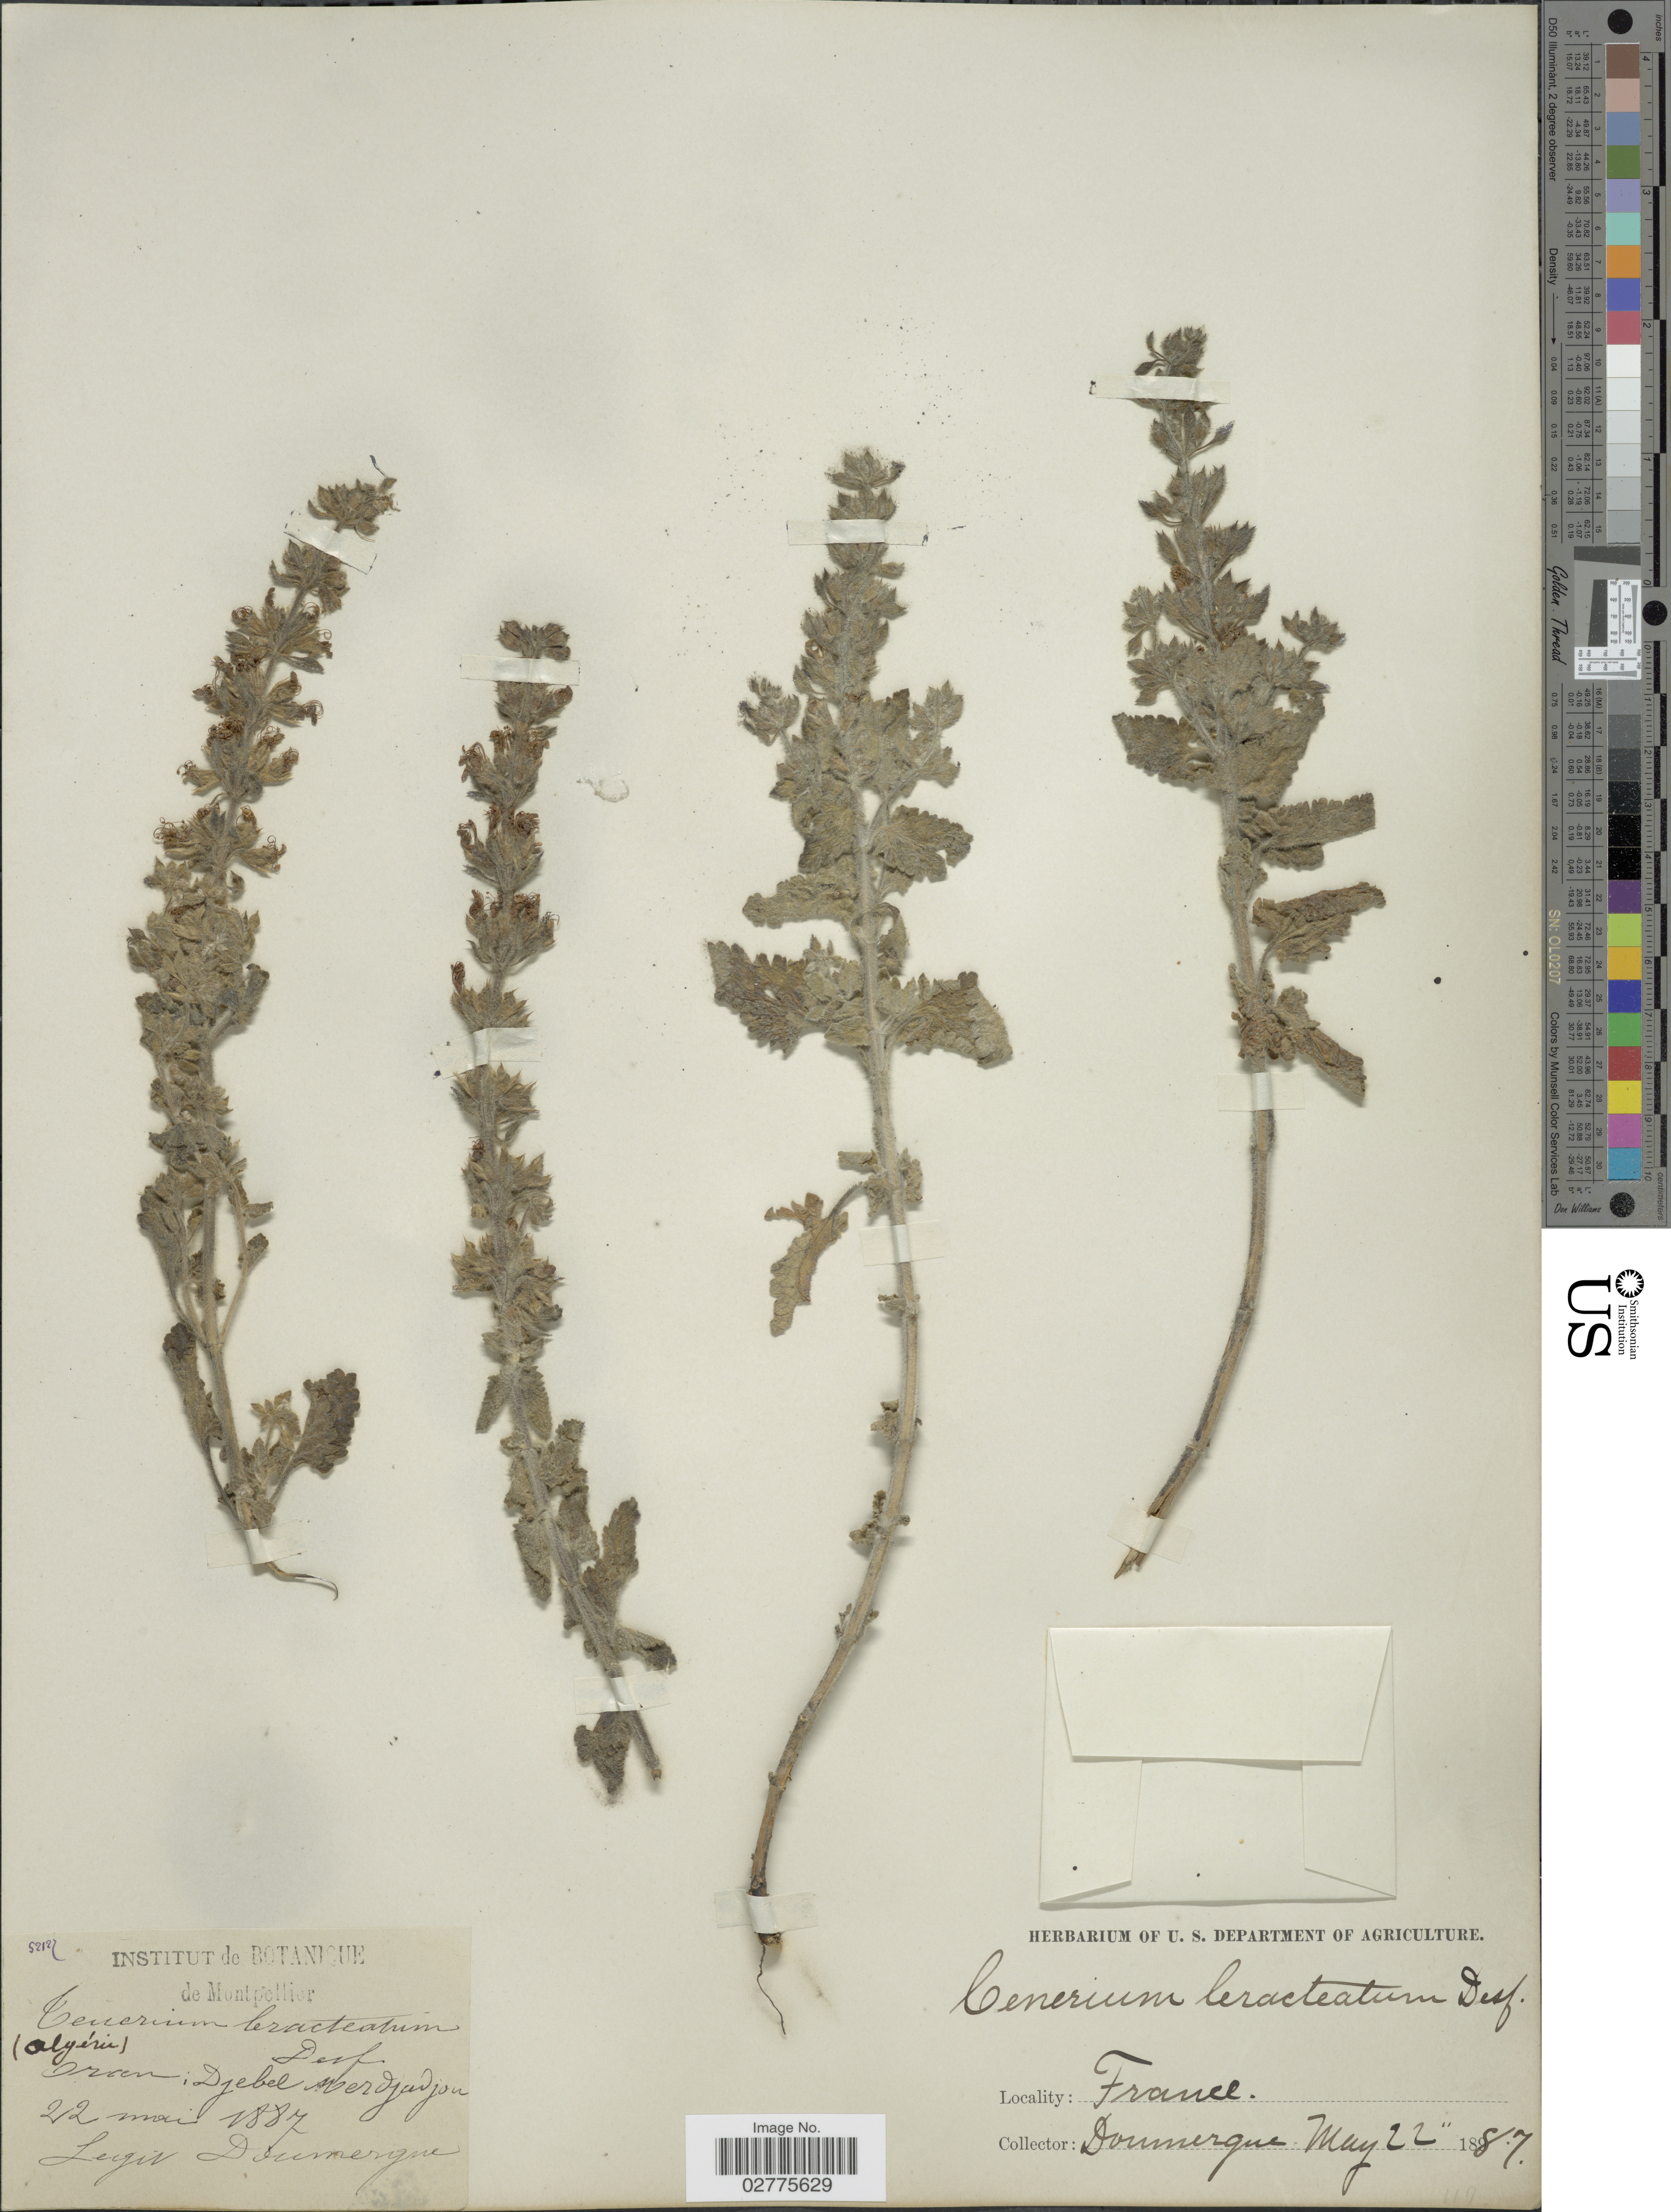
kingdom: Plantae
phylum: Tracheophyta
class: Magnoliopsida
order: Lamiales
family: Lamiaceae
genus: Teucrium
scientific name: Teucrium bracteatum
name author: Desf.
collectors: F. Doumergue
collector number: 52127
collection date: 1887-05-22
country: Algeria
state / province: Oran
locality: Djebel Merdjadjon.